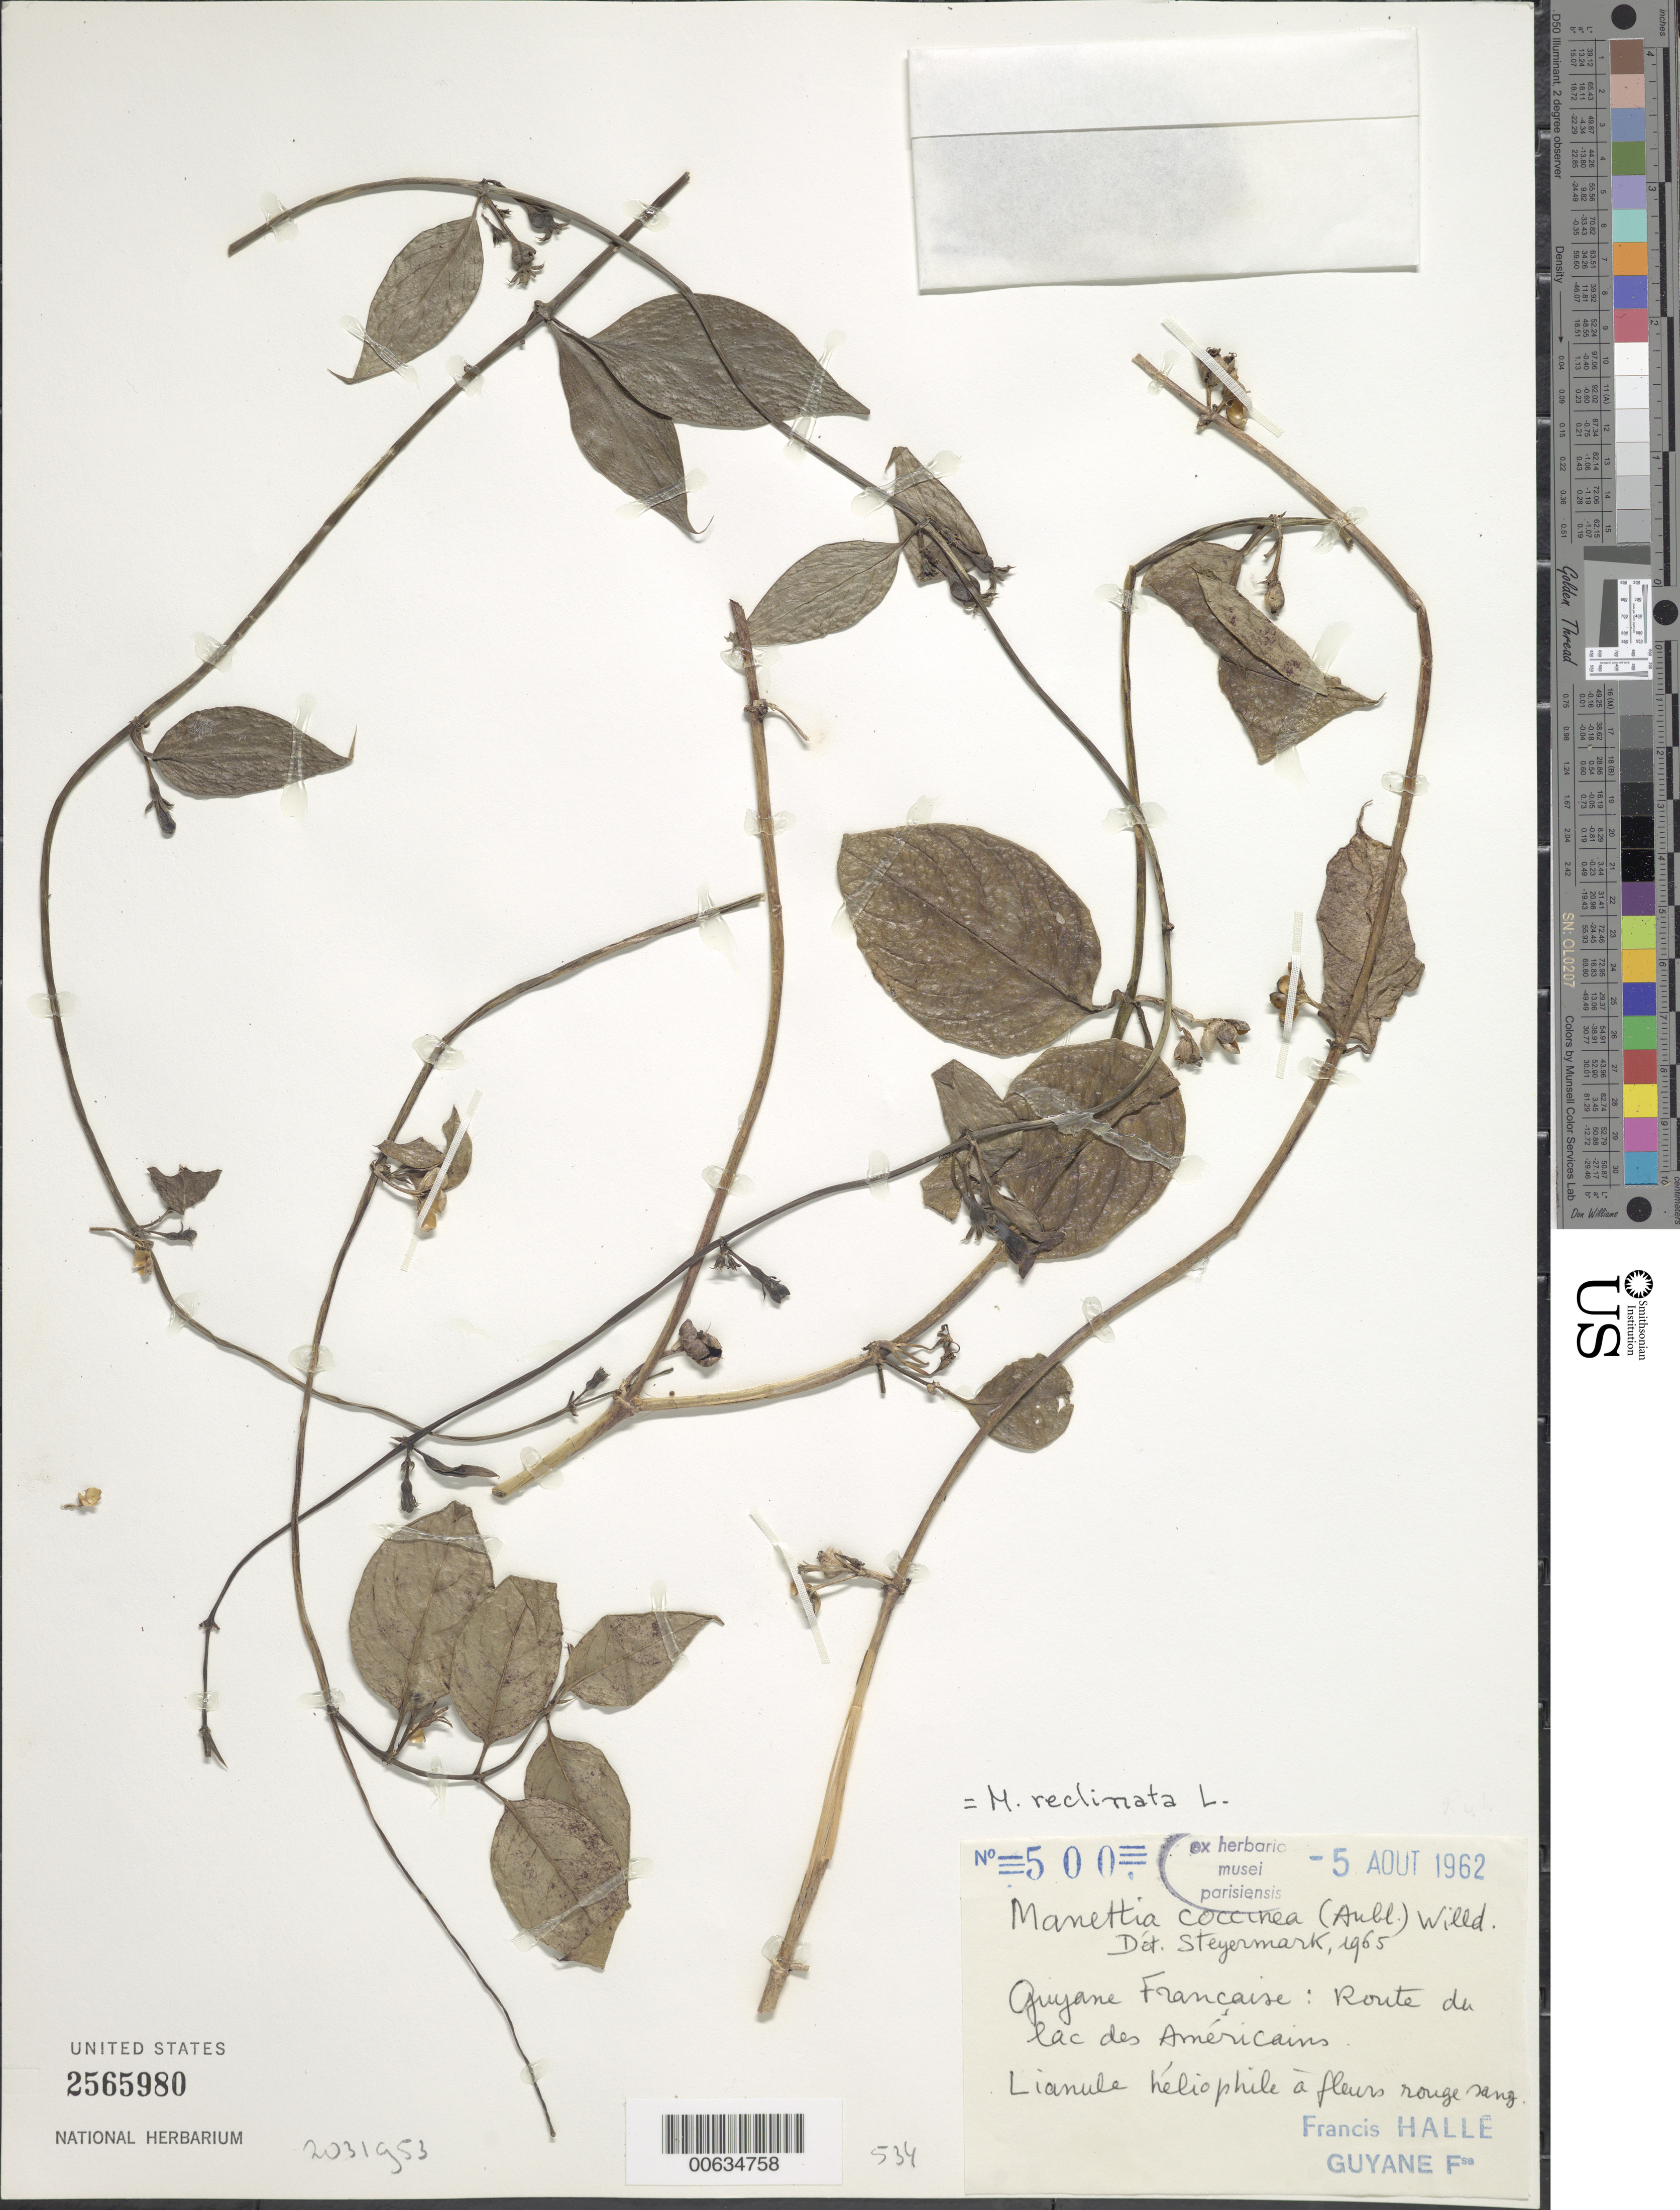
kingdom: Plantae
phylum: Tracheophyta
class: Magnoliopsida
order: Gentianales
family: Rubiaceae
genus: Manettia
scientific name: Manettia reclinata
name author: L.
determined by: Delprete, P. G., Herb. de Guyane Cay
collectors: F. Hallé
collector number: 500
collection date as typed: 5-Aug-62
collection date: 1962-08-05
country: French Guiana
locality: Lac des Américains Route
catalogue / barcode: US 2565980